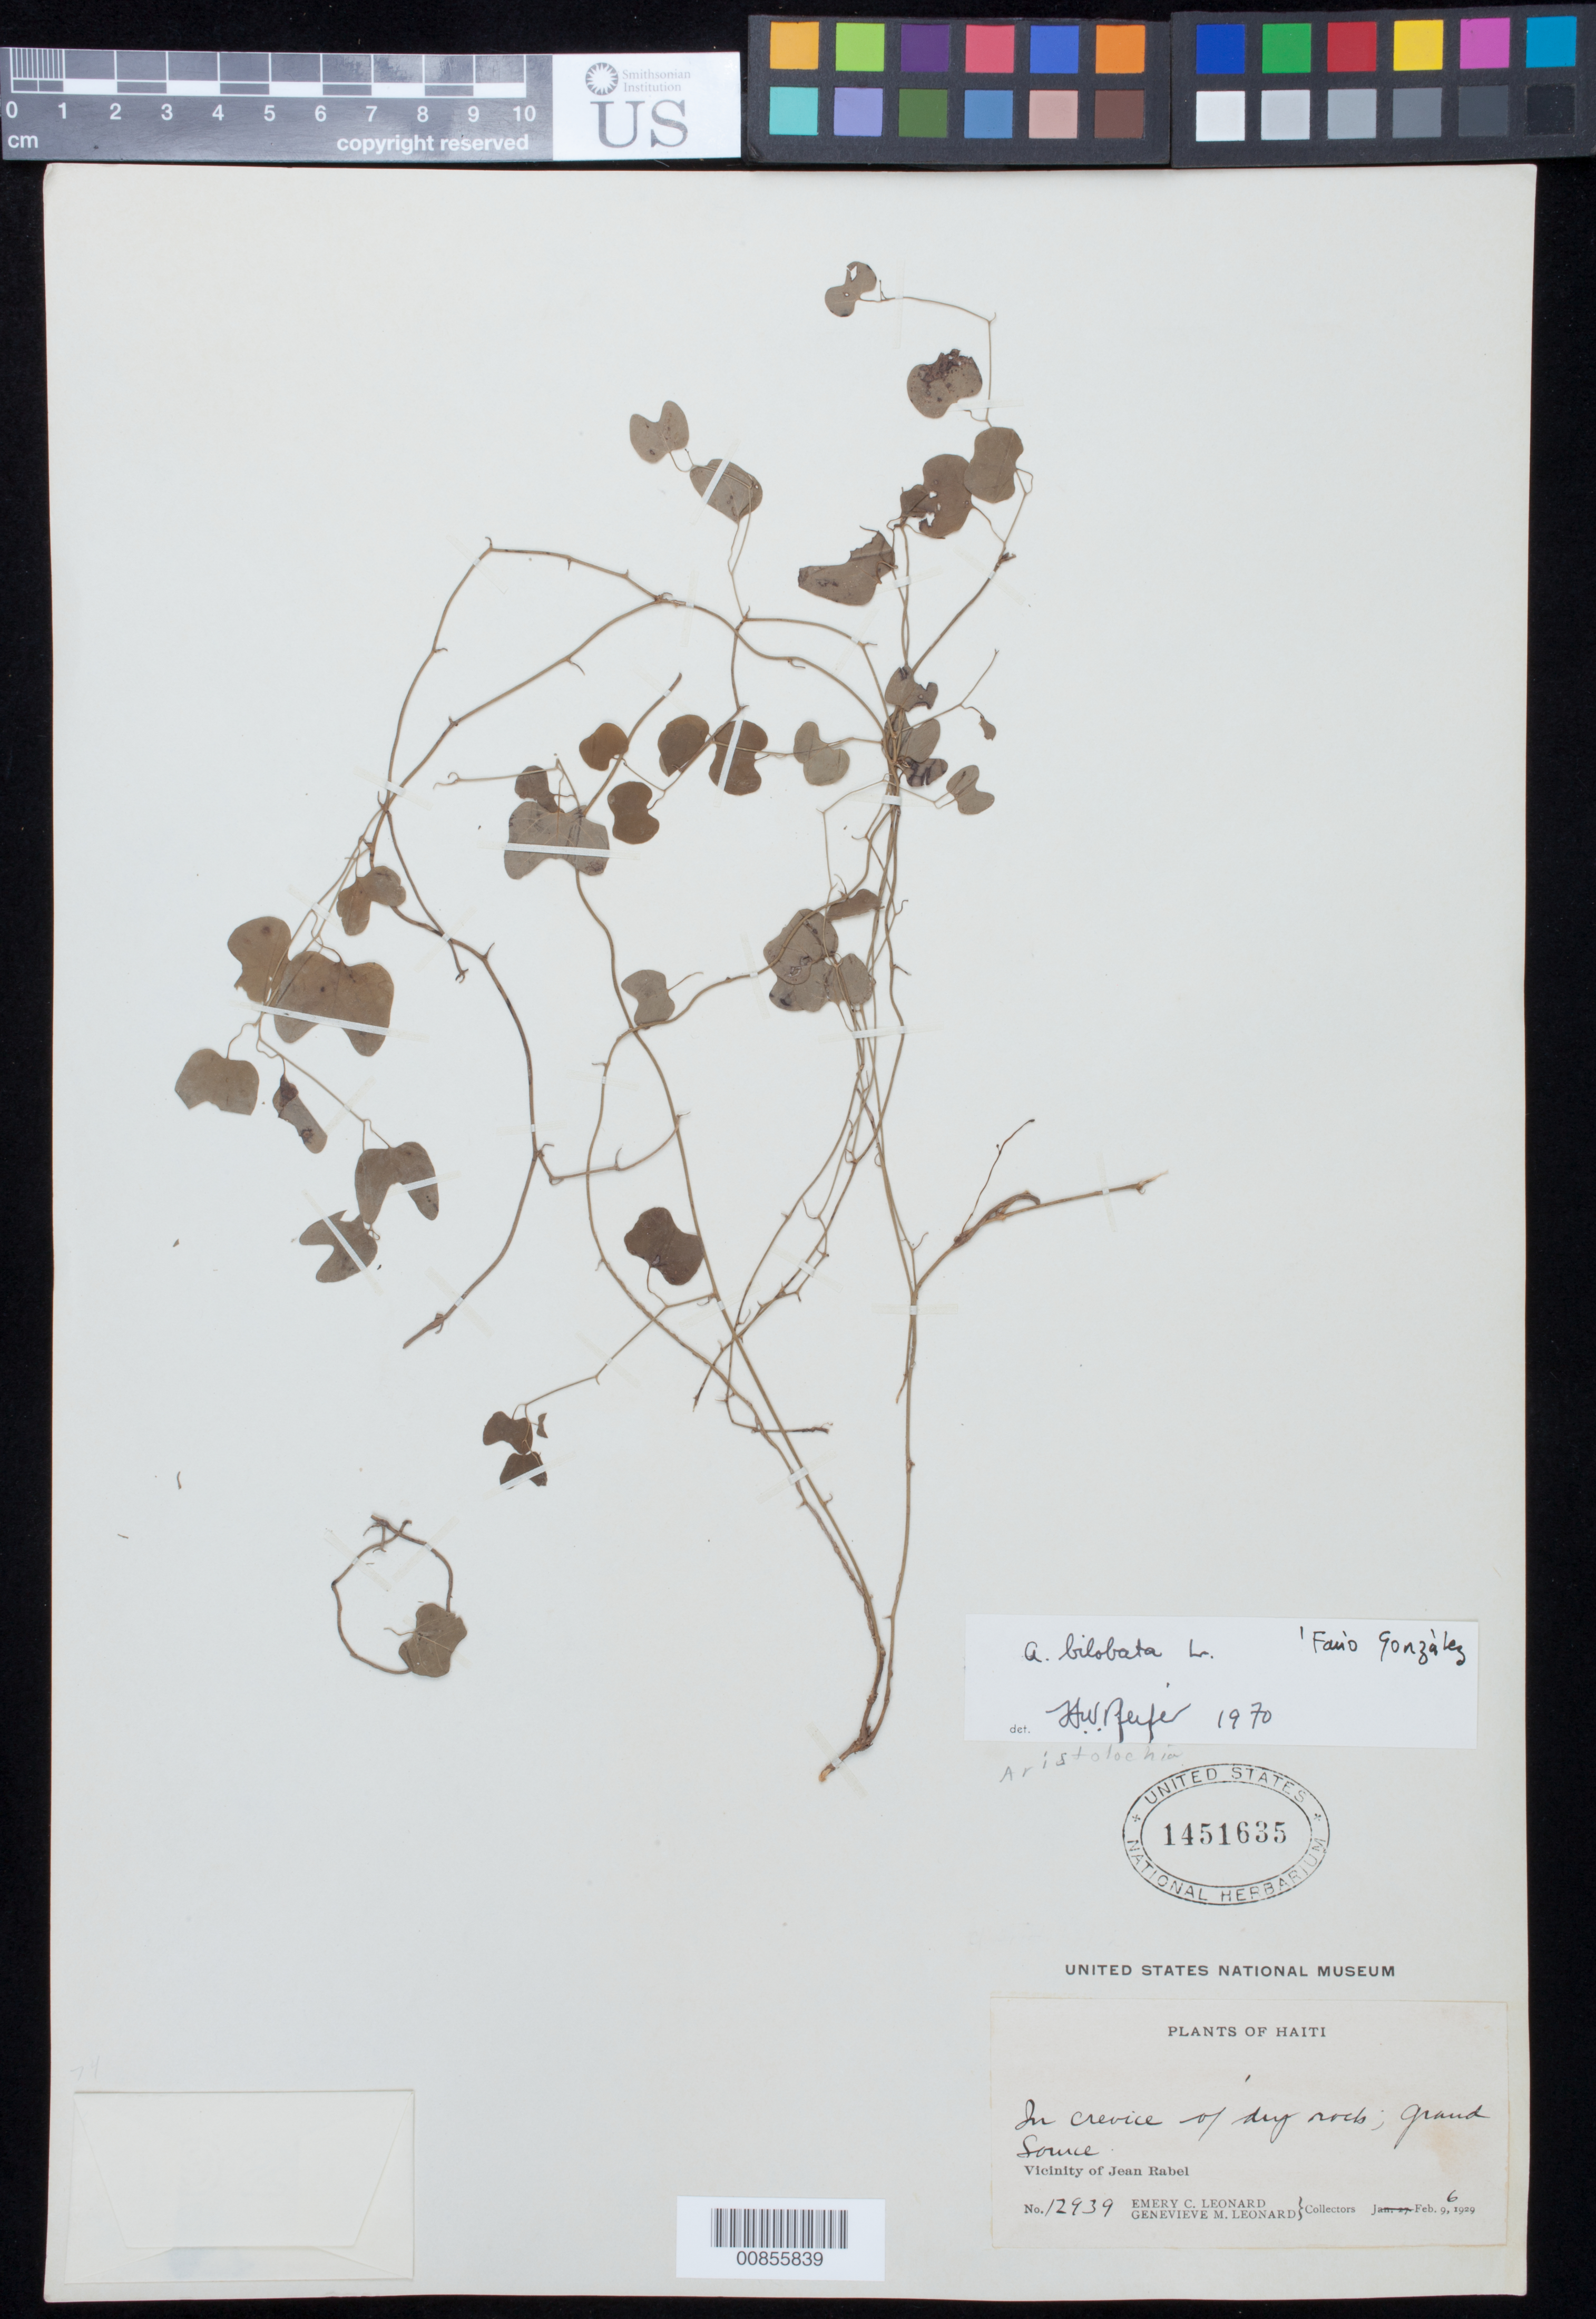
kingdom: Plantae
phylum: Tracheophyta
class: Magnoliopsida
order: Piperales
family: Aristolochiaceae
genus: Aristolochia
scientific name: Aristolochia sp.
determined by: Fernandez, E.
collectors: E. C. Leonard & G. M. Leonard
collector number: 12939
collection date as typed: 06 Feb 1929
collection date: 1929-02-06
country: Haiti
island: Hispaniola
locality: Grand Source. Vicinity of Jean Rabel.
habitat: In crevice of dry rocks.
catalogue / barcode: US 1451635